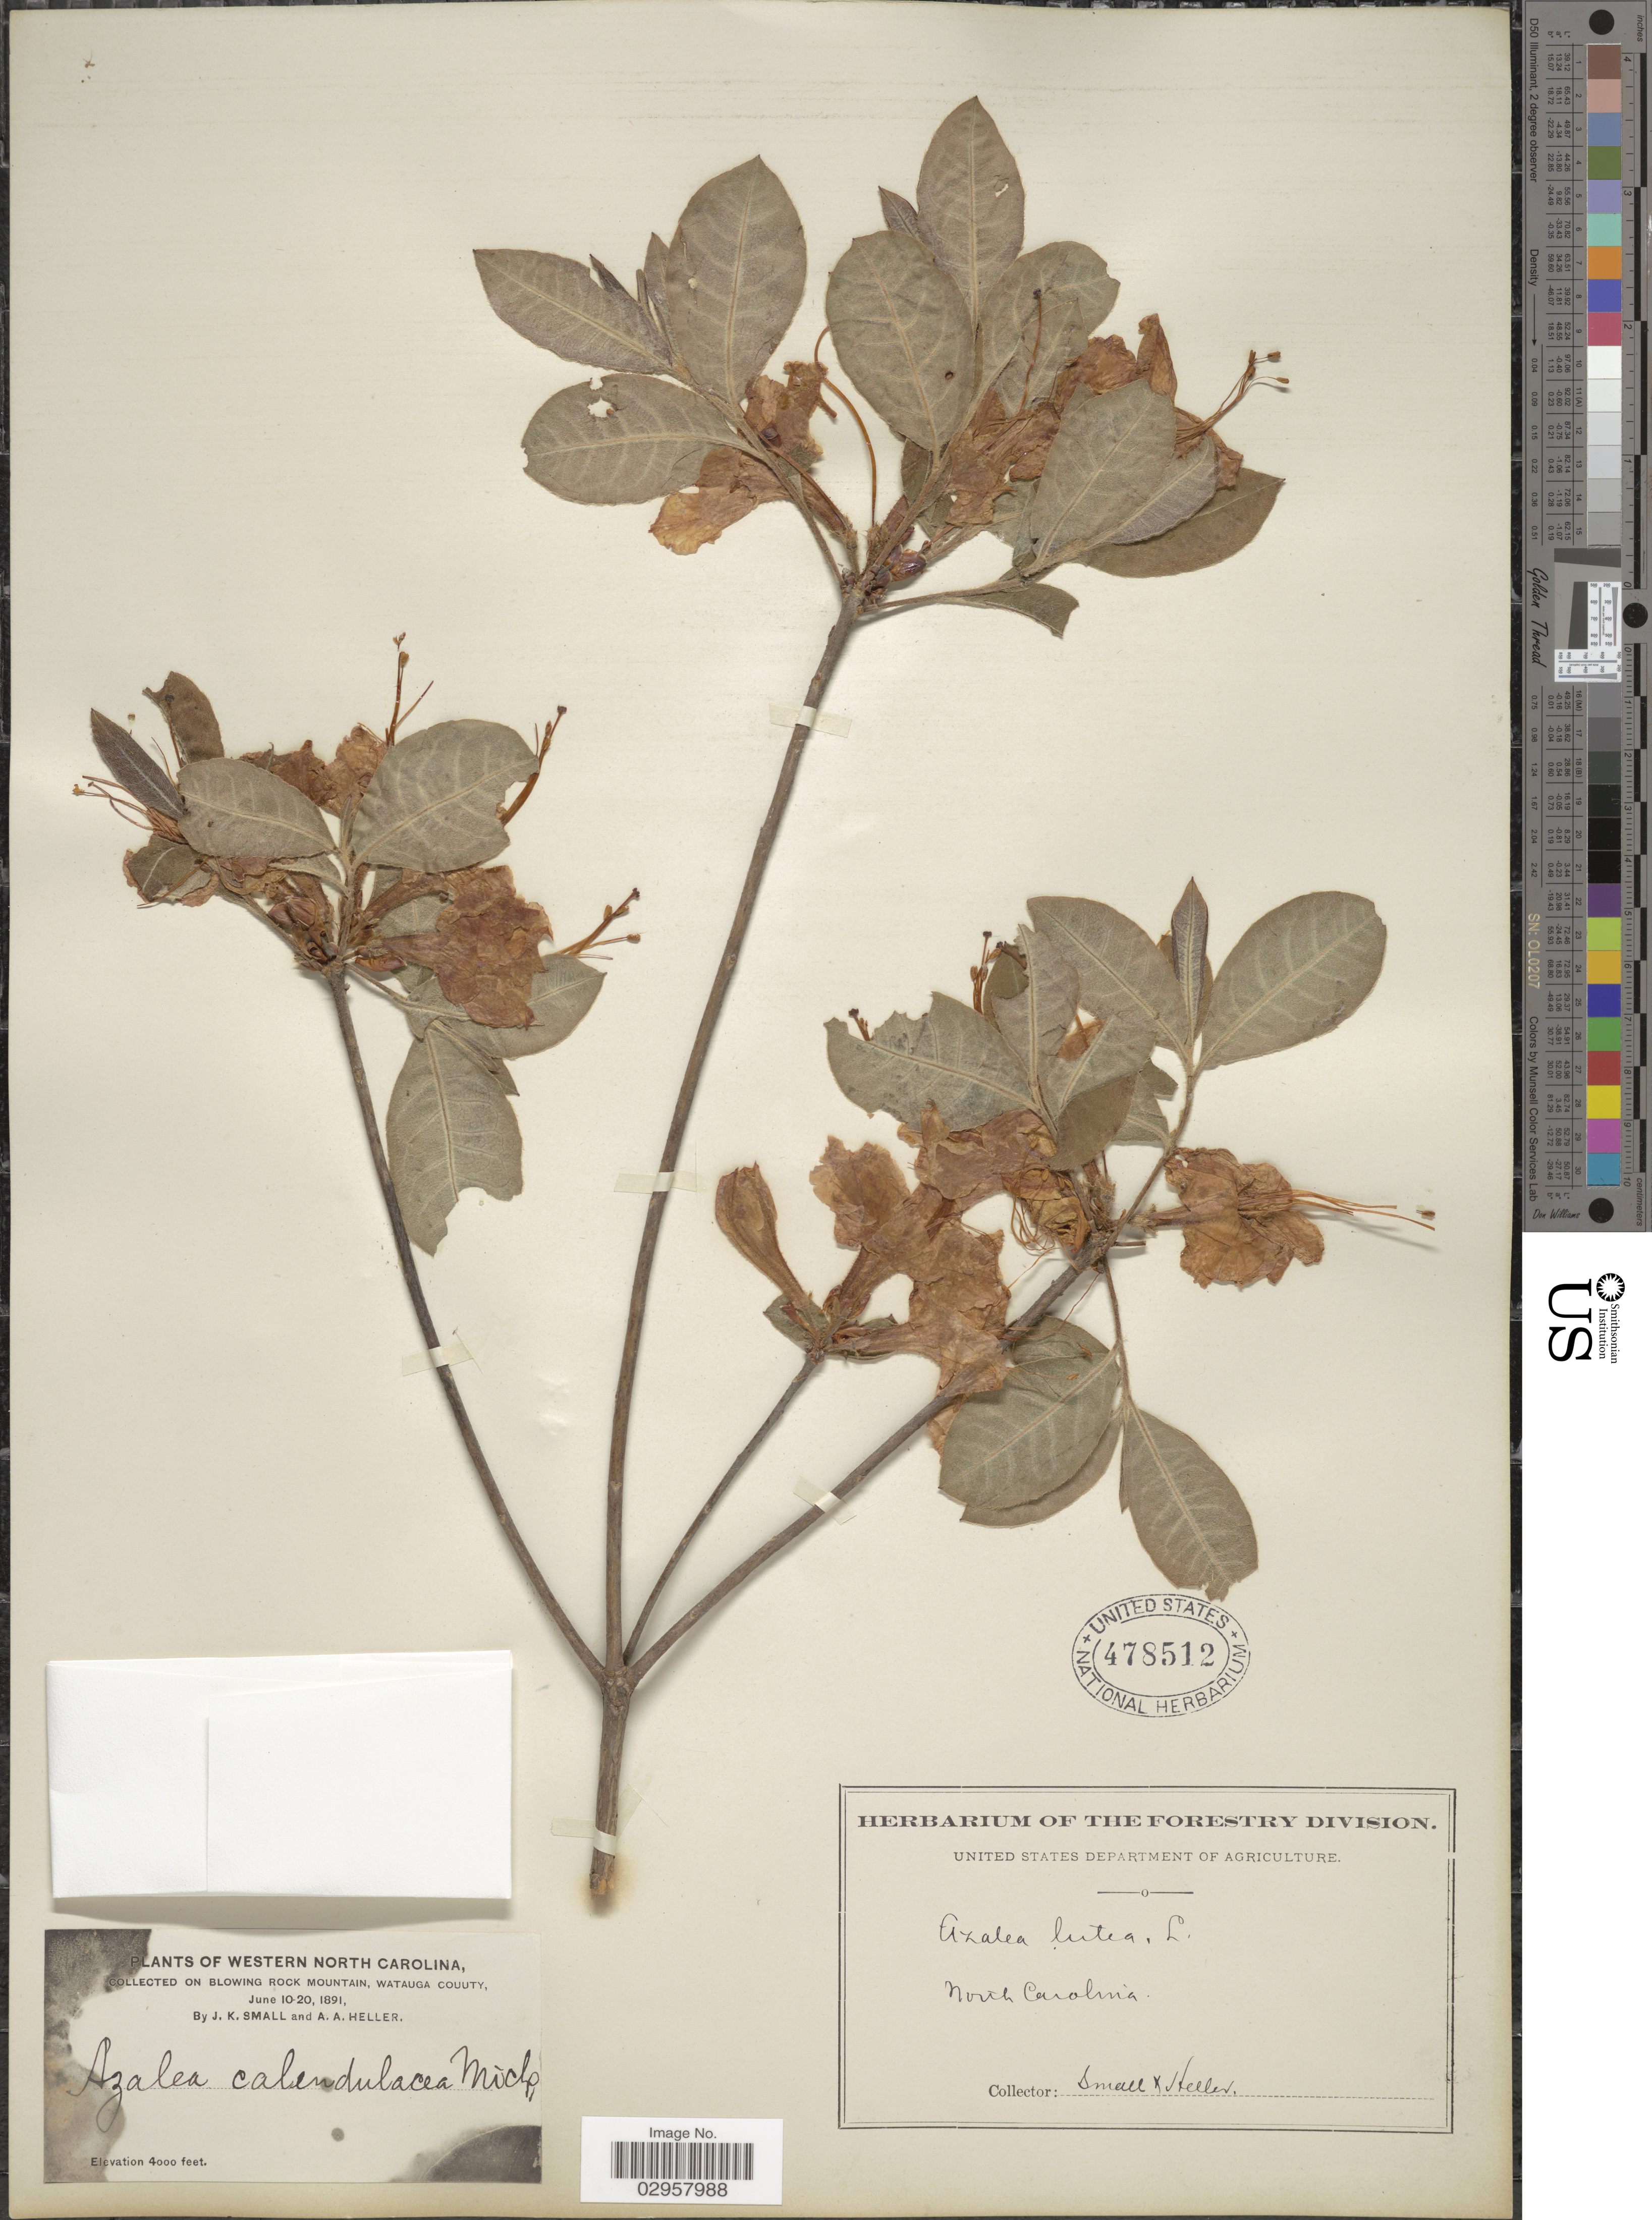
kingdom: Plantae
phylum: Tracheophyta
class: Magnoliopsida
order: Ericales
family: Ericaceae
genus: Rhododendron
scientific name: Rhododendron calendulaceum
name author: (Michx.) Torr.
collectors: J. K. Small & A. A. Heller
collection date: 1891-06-10/1891-06-20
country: United States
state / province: North Carolina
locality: Western North Carolina, On Blowing Rock Mountain, Watauga County.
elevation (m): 1219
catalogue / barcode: US 478512